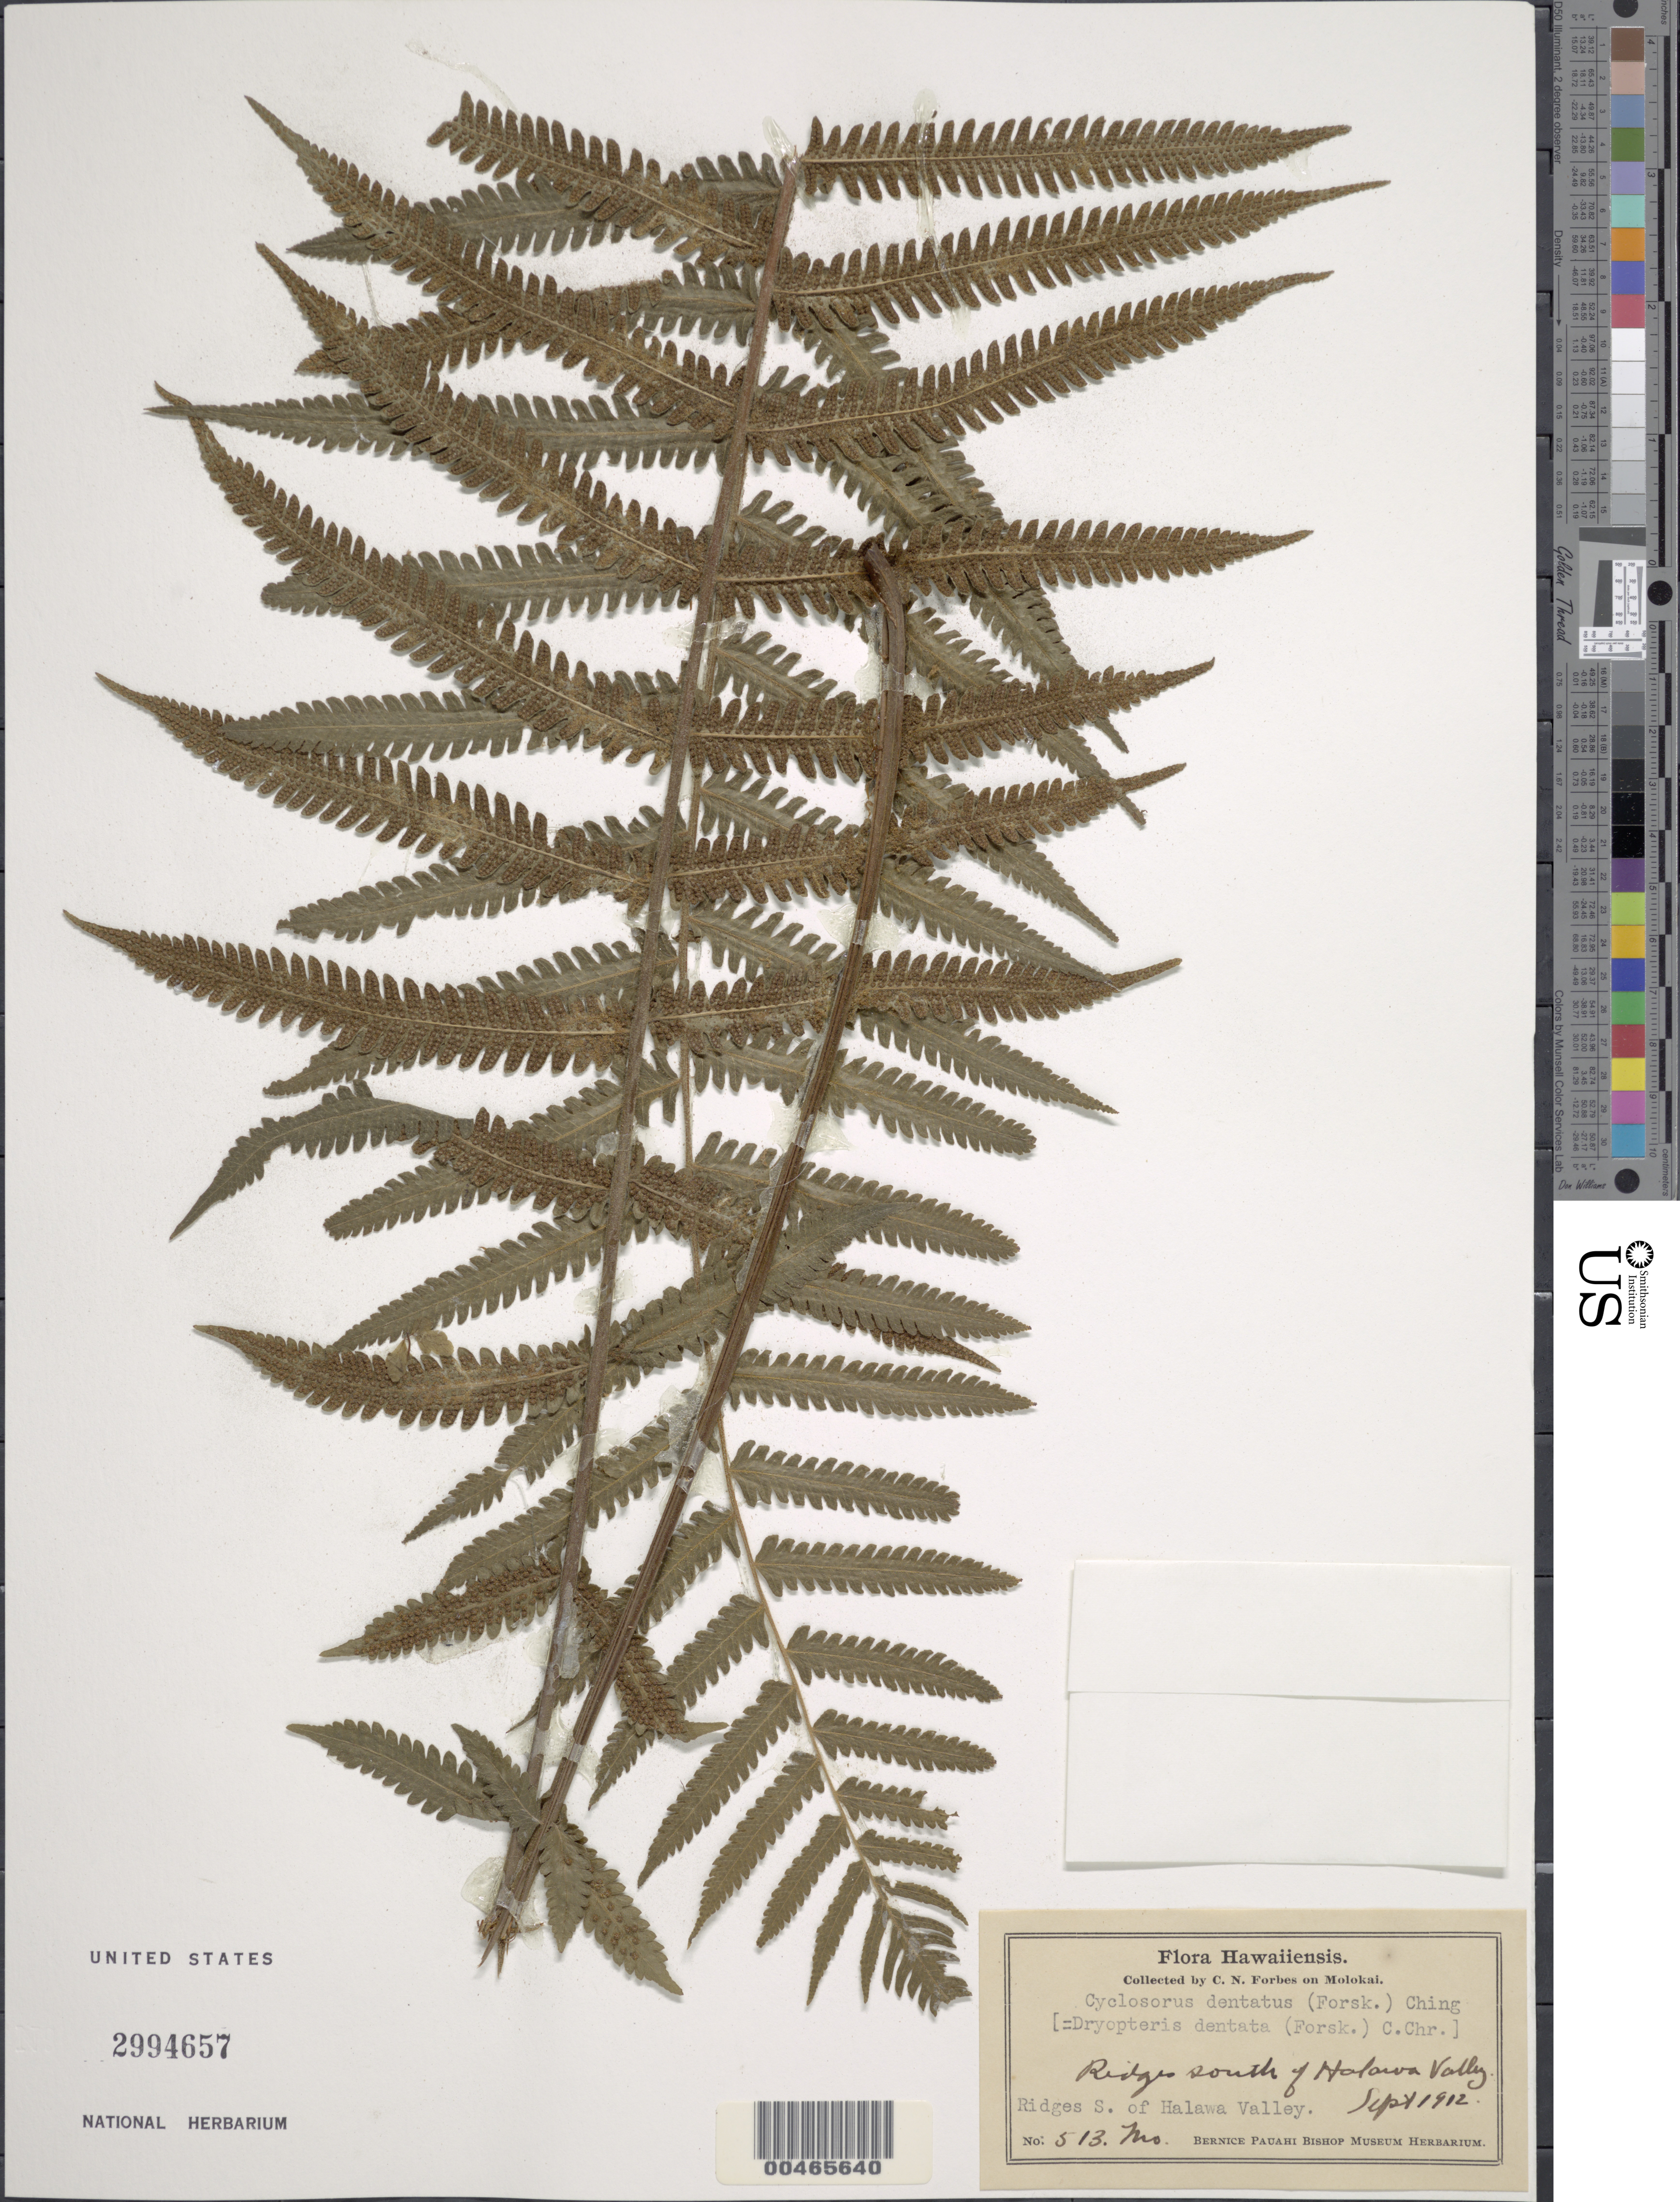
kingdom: Plantae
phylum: Tracheophyta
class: Polypodiopsida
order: Polypodiales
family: Thelypteridaceae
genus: Christella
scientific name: Christella dentata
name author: (Forssk.) Brownsey & Jermy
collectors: C. N. Forbes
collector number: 513.Mo.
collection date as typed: Sep 1912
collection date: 1912-09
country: United States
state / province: Hawaii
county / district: Maui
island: Moloka'i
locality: Ridges S of Halawa Valley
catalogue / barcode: US 2994657